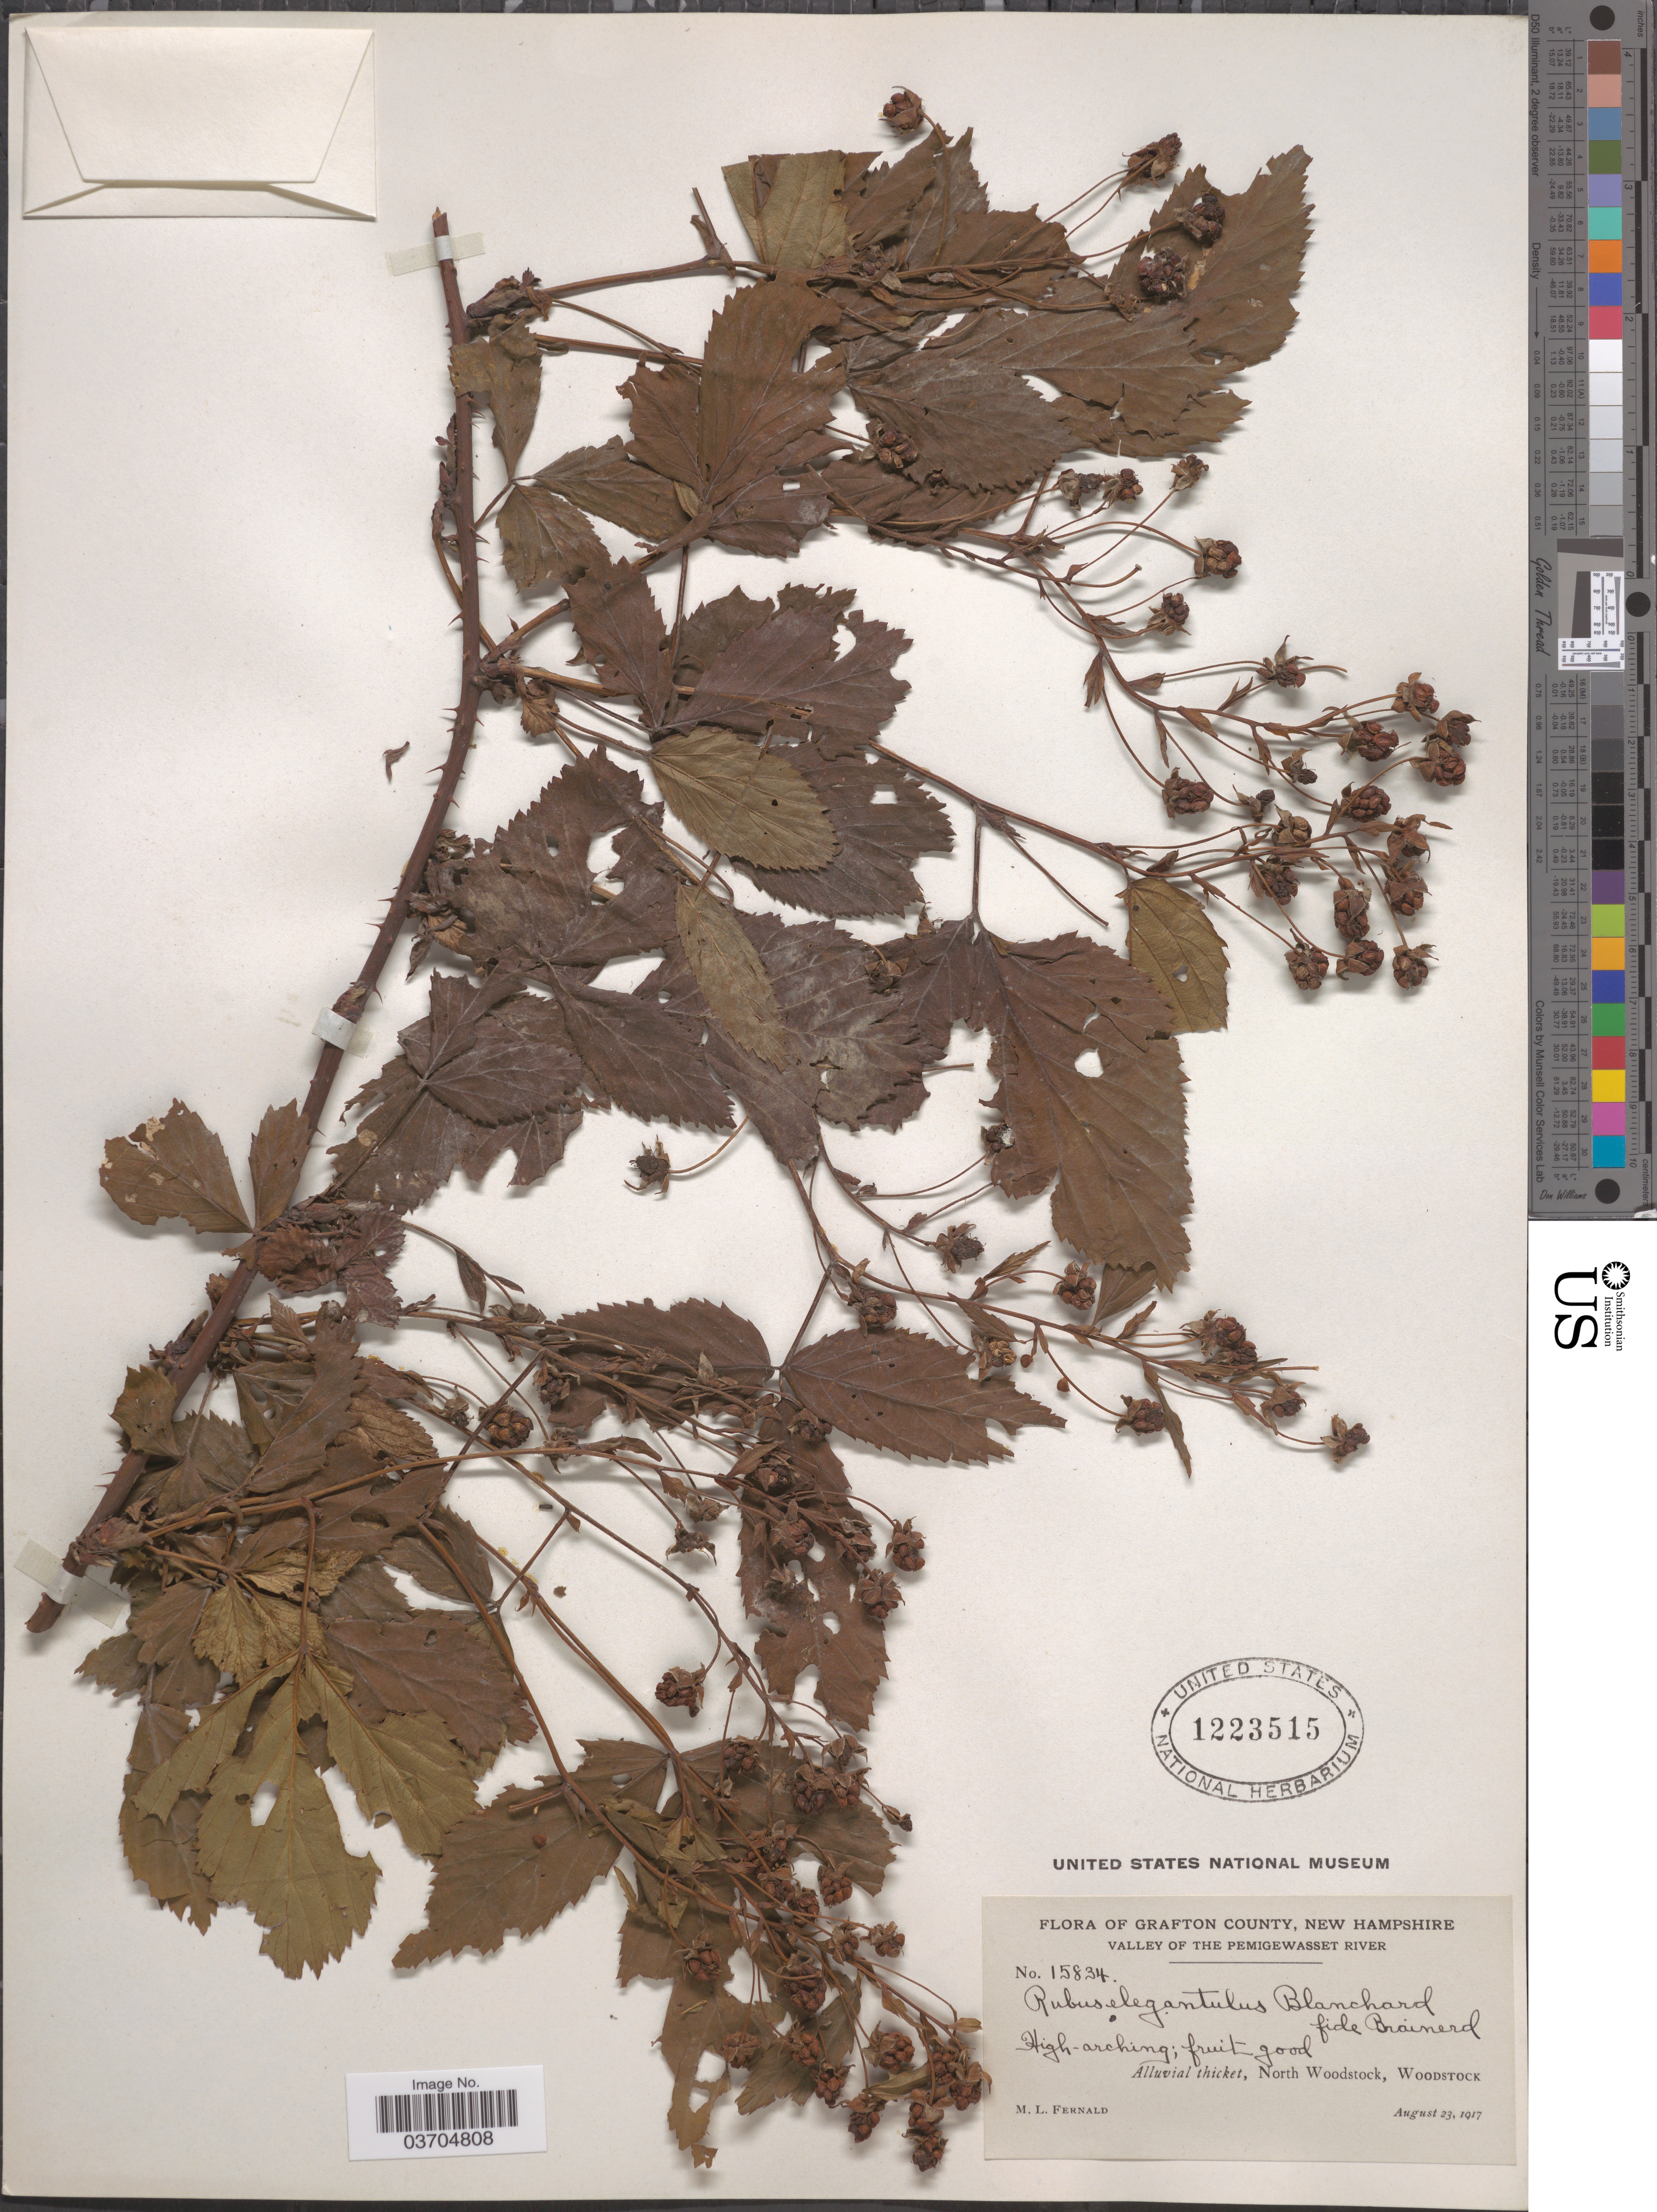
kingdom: Plantae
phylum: Tracheophyta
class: Magnoliopsida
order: Rosales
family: Rosaceae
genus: Rubus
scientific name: Rubus elegantulus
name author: Blanch.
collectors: M. L. Fernald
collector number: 15834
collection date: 1917-08-23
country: United States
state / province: New Hampshire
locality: Grafton County. Valley of the Pemigewasset River. North Woodstock, Woodstock.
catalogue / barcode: US 1223515